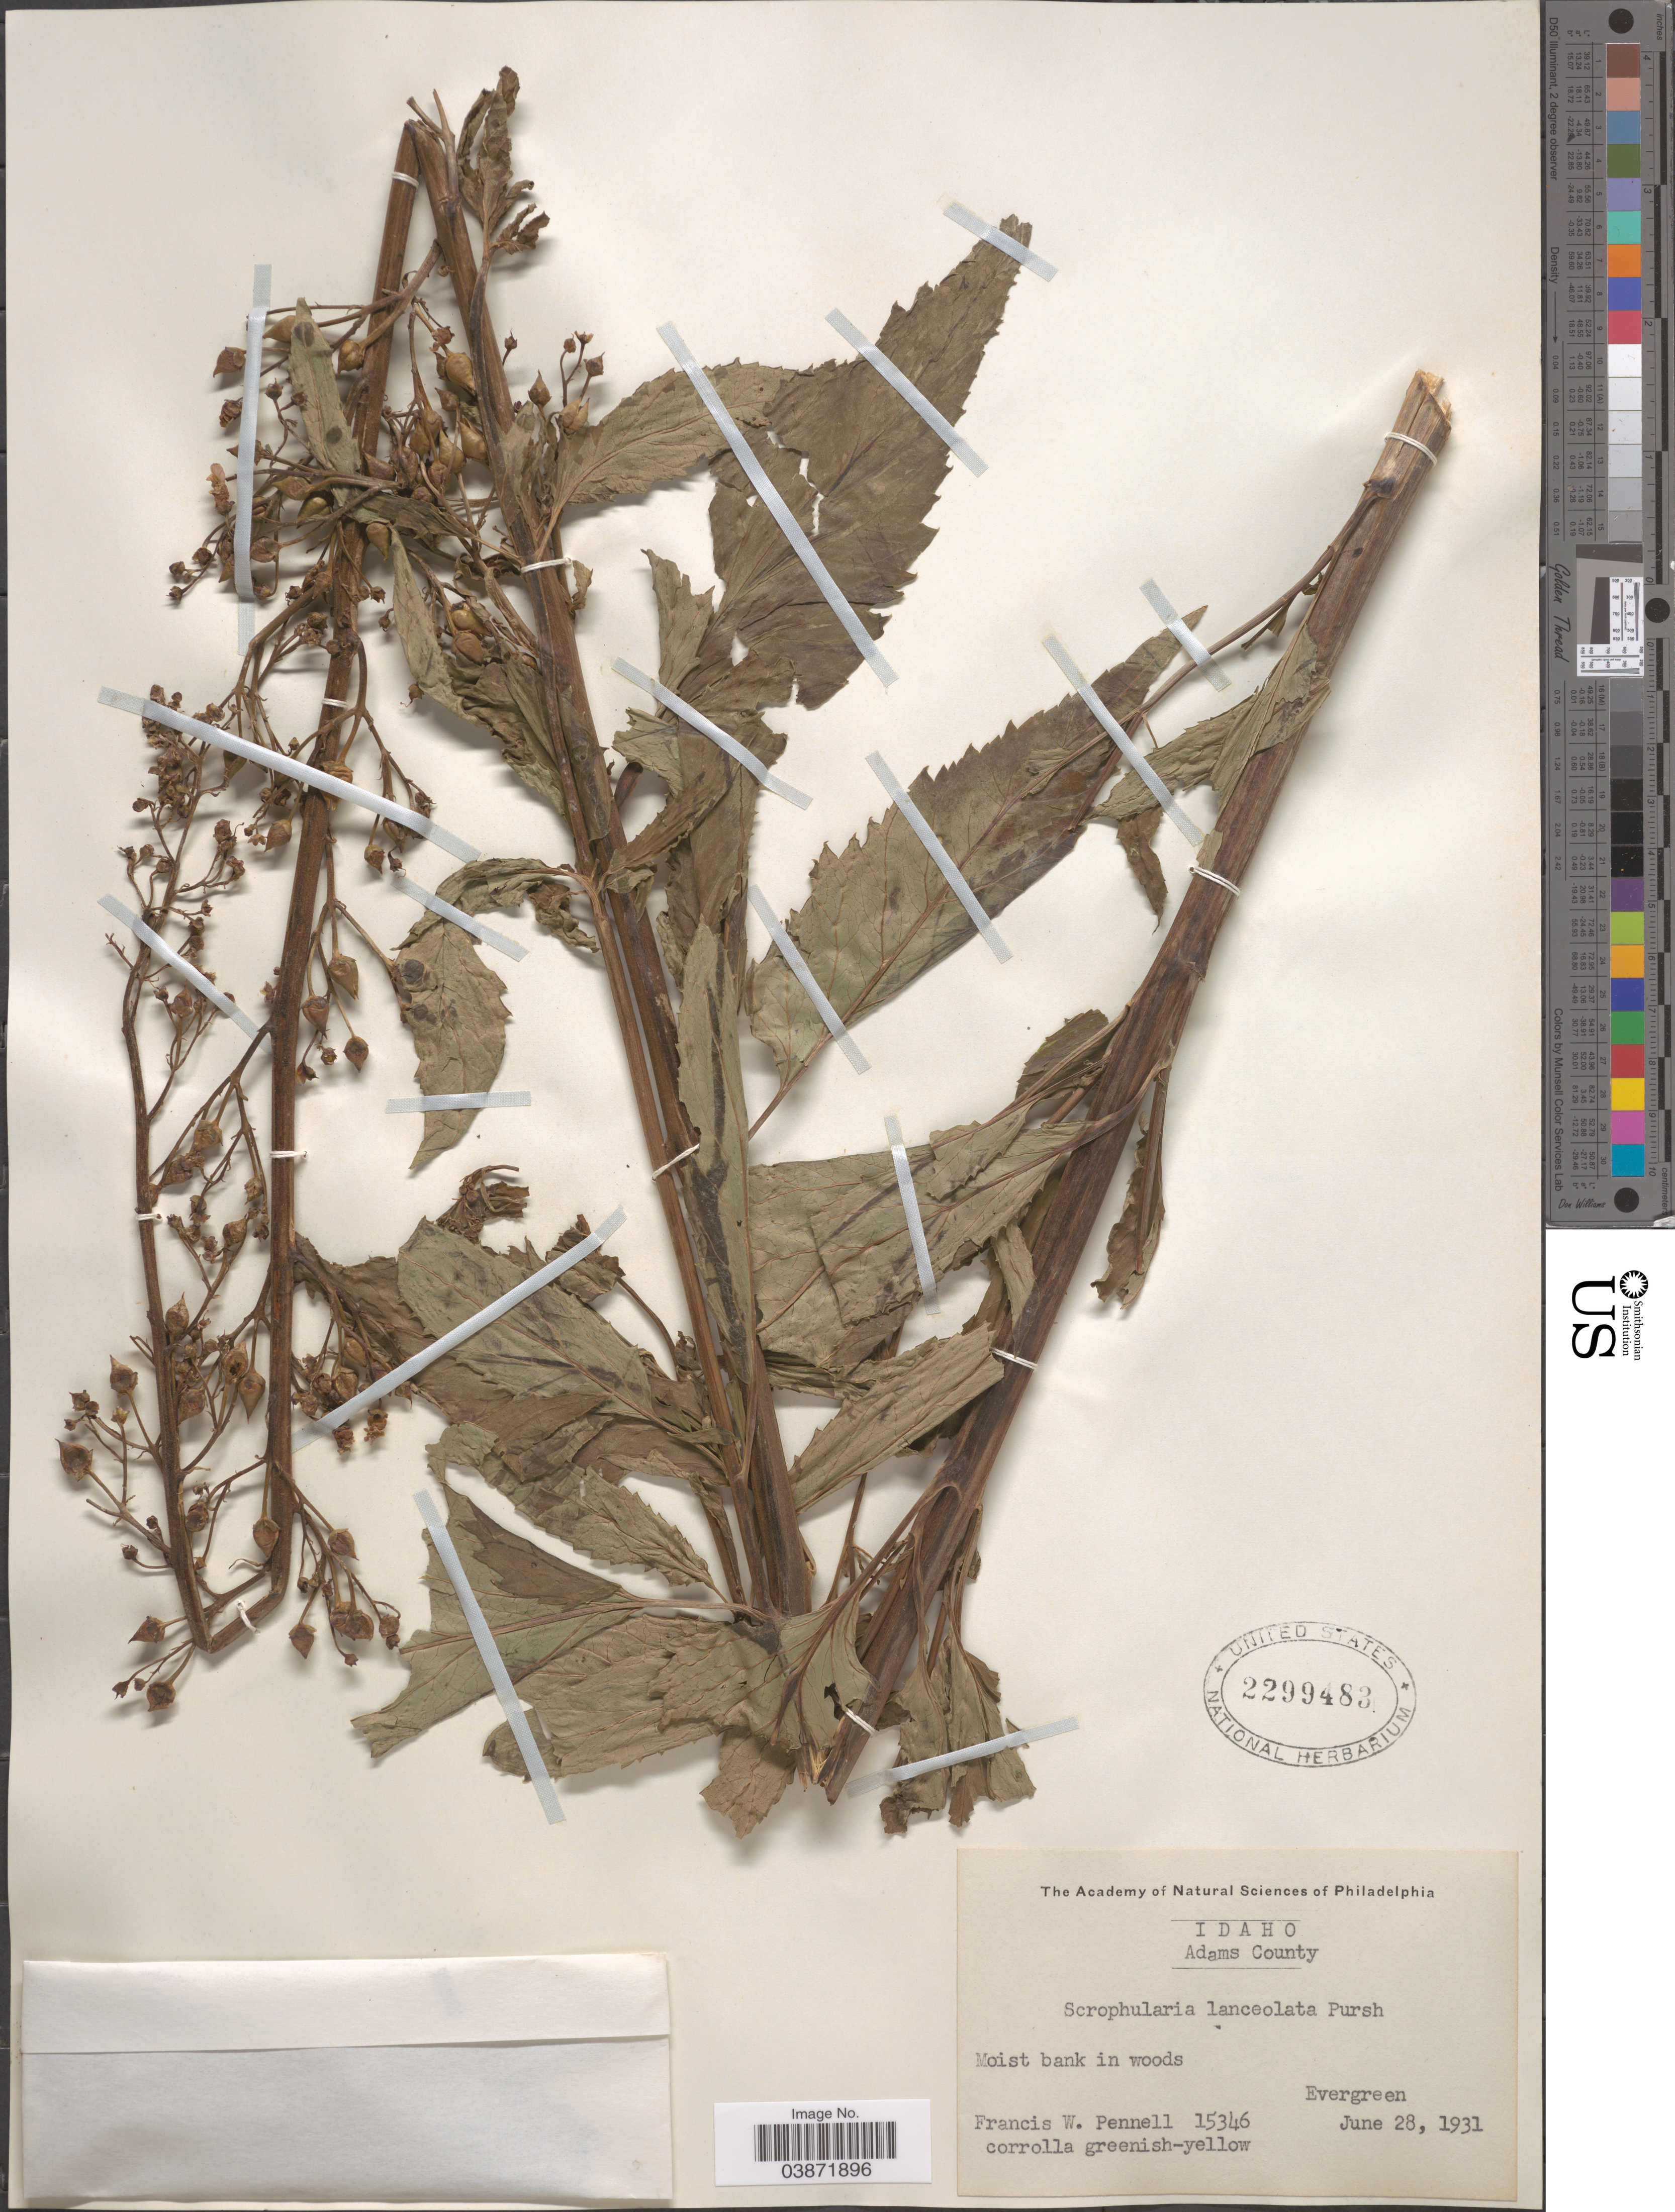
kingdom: Plantae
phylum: Tracheophyta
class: Magnoliopsida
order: Lamiales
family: Scrophulariaceae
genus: Scrophularia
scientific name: Scrophularia lanceolata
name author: Pursh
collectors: F. W. Pennell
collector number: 15346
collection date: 1931-06-28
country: United States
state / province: Idaho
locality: Adams County. Evergreen.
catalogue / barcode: US 2299483